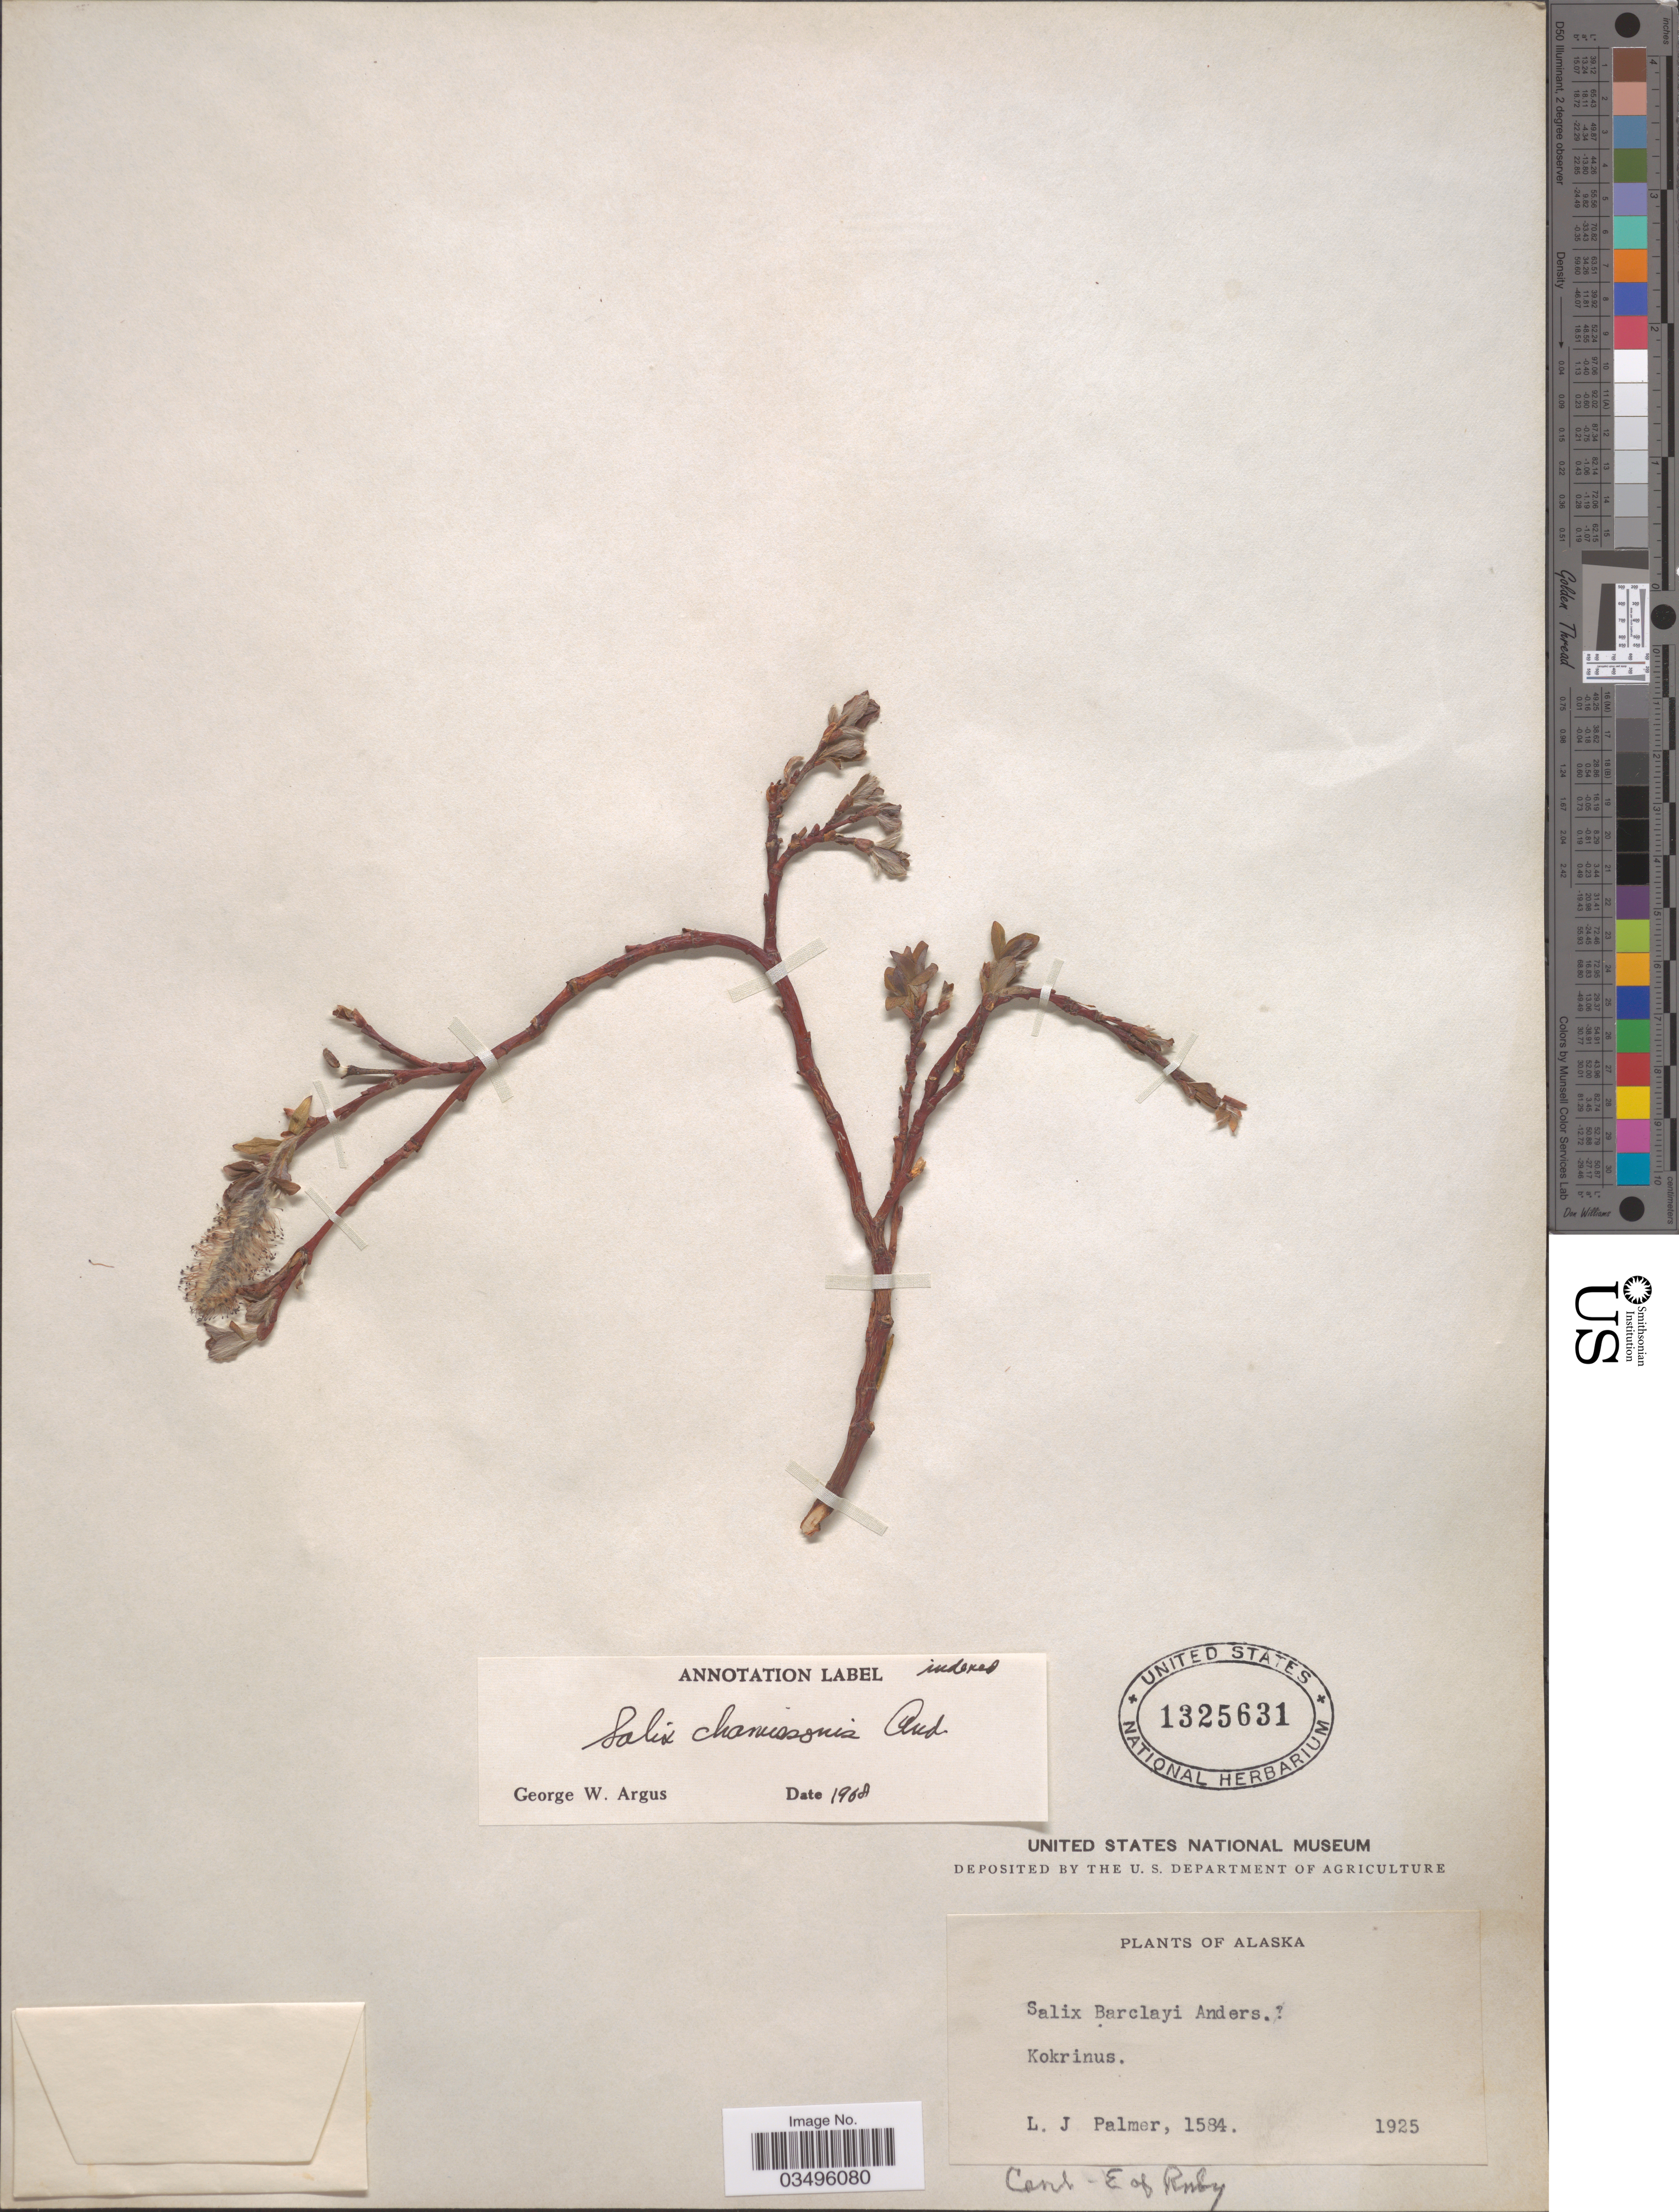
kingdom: Plantae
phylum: Tracheophyta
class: Magnoliopsida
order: Malpighiales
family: Salicaceae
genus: Salix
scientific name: Salix chamissonis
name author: Andersson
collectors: L. J. Palmer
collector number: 1584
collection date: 1925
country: United States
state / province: Alaska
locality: Kokrinus. E of Ruby.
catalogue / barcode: US 1325631